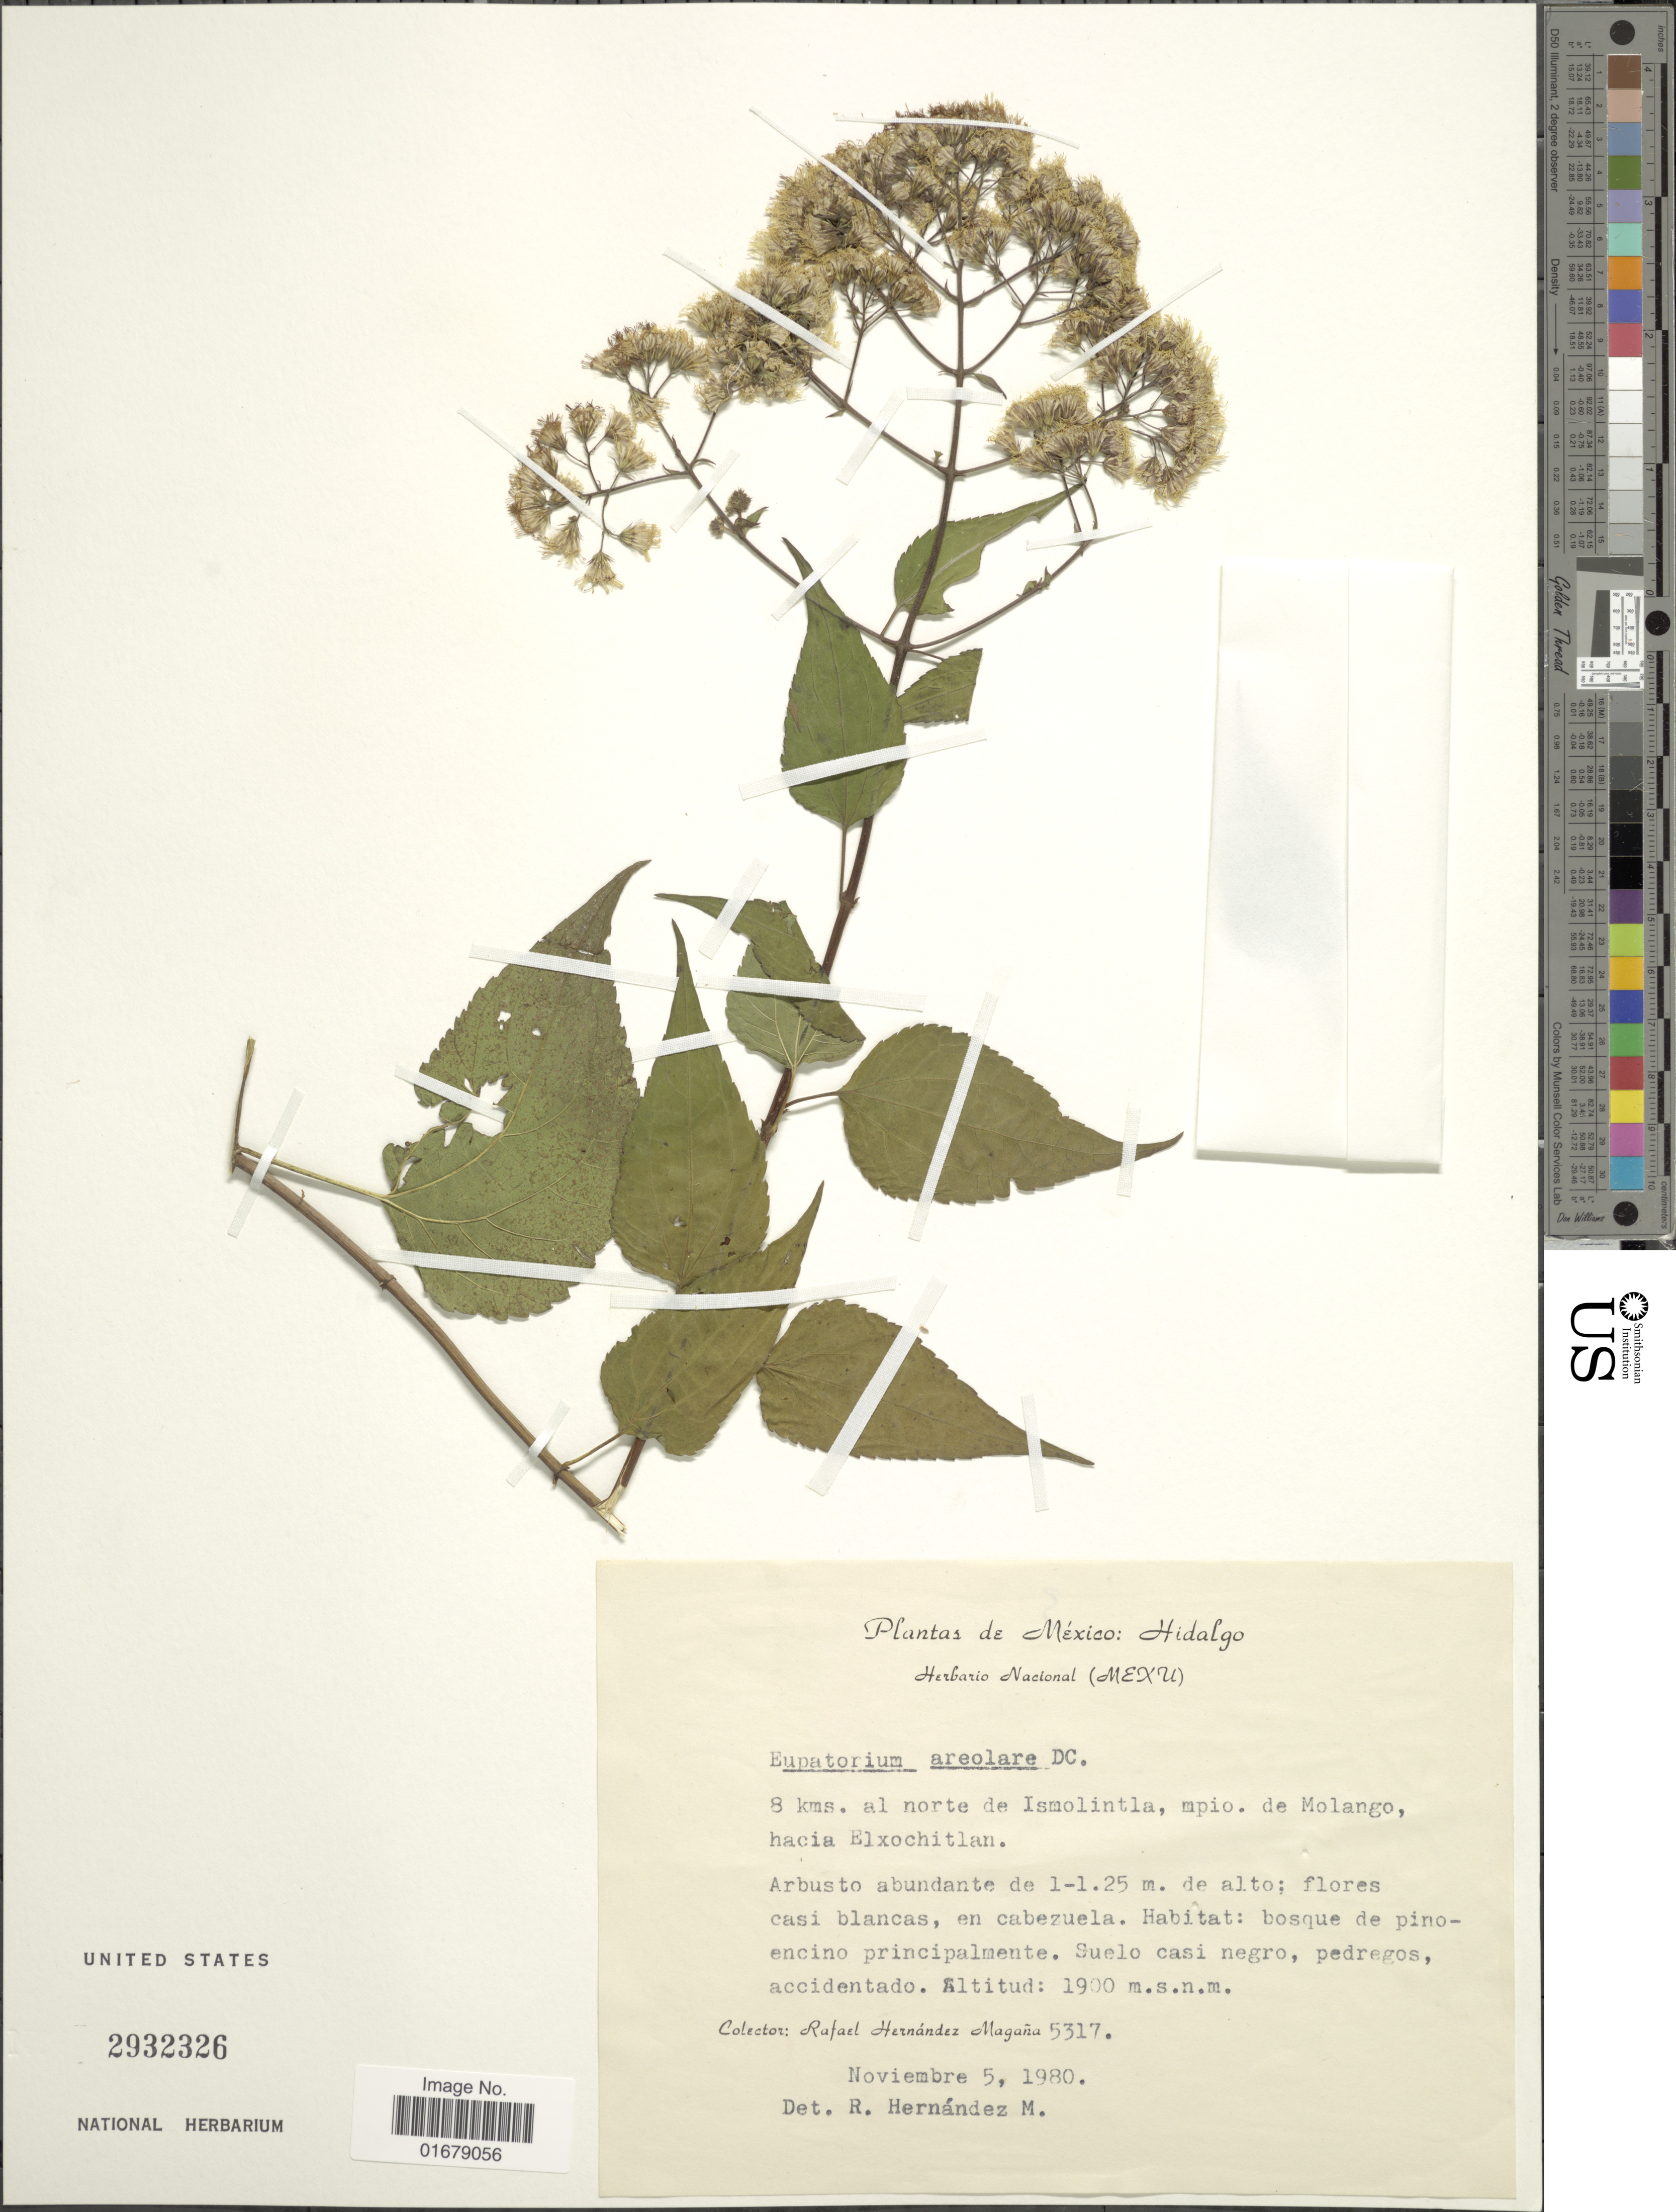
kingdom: Plantae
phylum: Tracheophyta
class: Magnoliopsida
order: Asterales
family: Asteraceae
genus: Piptothrix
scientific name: Piptothrix areolaris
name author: (DC.) R.M. King & H. Rob.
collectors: R. Hernández-M.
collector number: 5317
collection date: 1980-11-05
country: Mexico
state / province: Hidalgo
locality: Mexico: Hidalgo. 8 kms. al norte de Ismolintla, mpio. de Molango, hacia Elxochitlan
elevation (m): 1900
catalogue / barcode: US 2932326